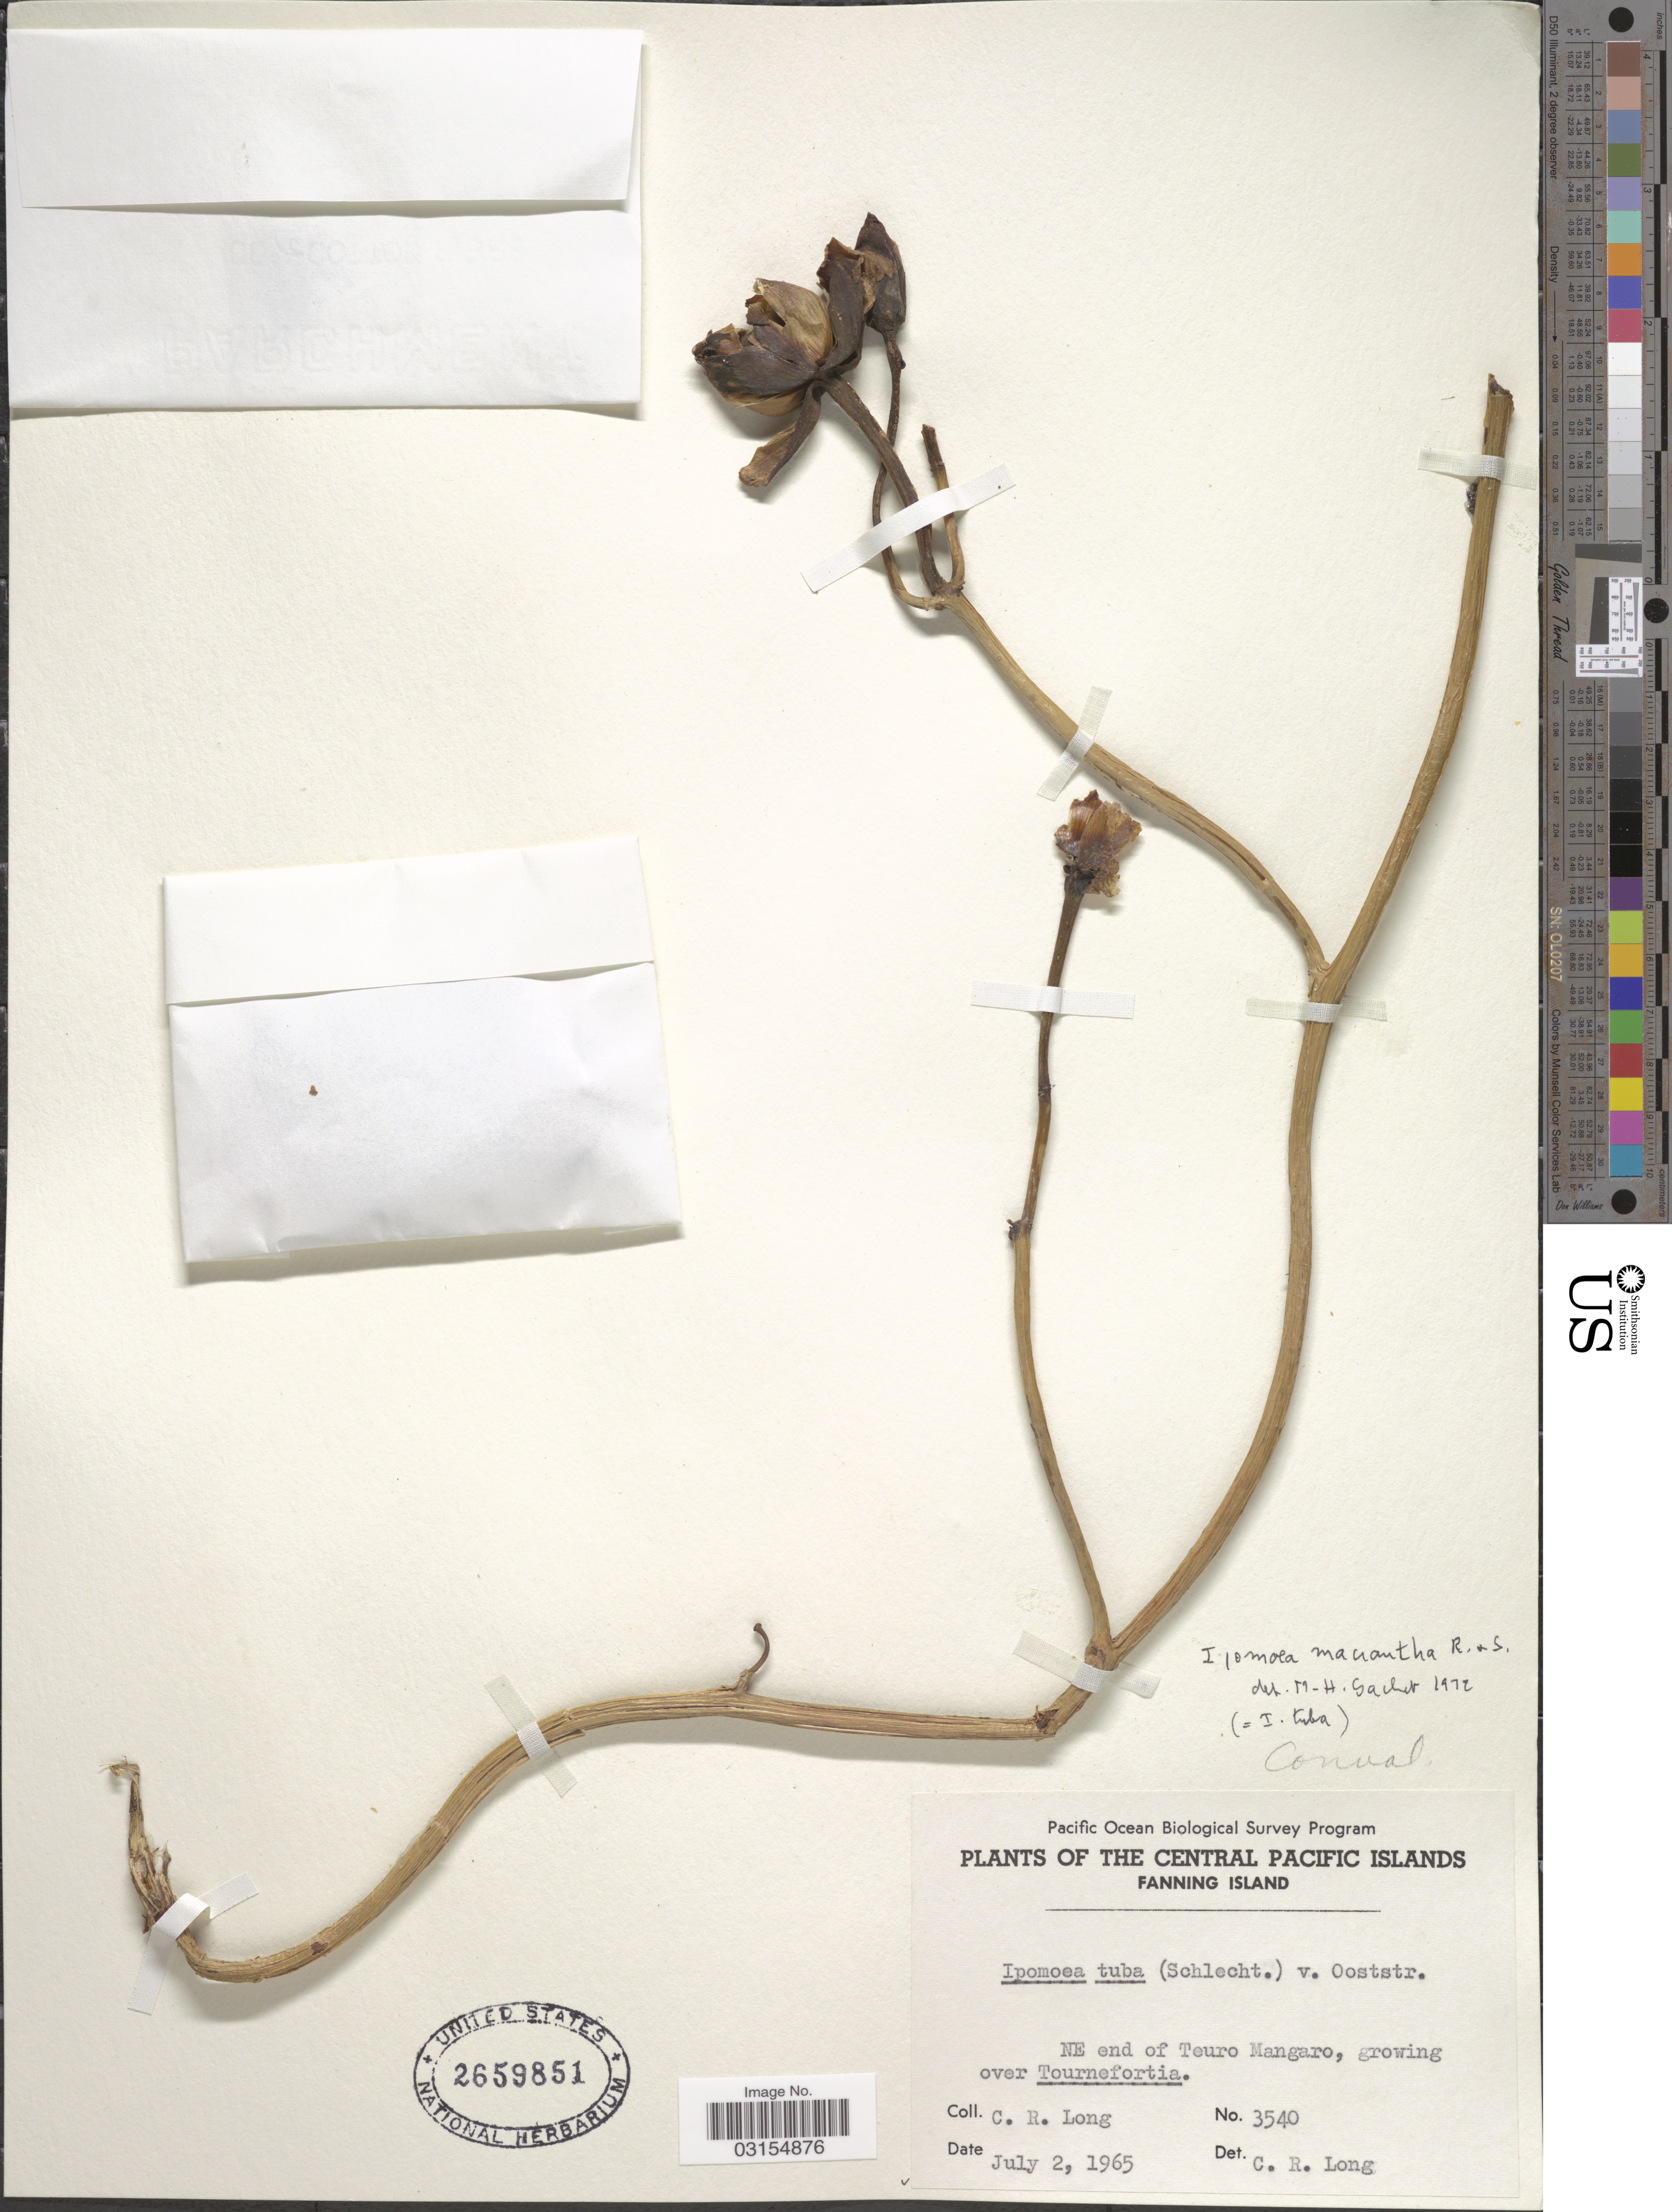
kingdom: Plantae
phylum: Tracheophyta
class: Magnoliopsida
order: Solanales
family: Convolvulaceae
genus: Ipomoea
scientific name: Ipomoea violacea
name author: L.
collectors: C. R. Long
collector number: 3540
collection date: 1965-07-02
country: Kiribati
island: Fanning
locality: The Central Pacific Islands. Fanning Island. NE end of Teuro Mangaro.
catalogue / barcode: US 2659851